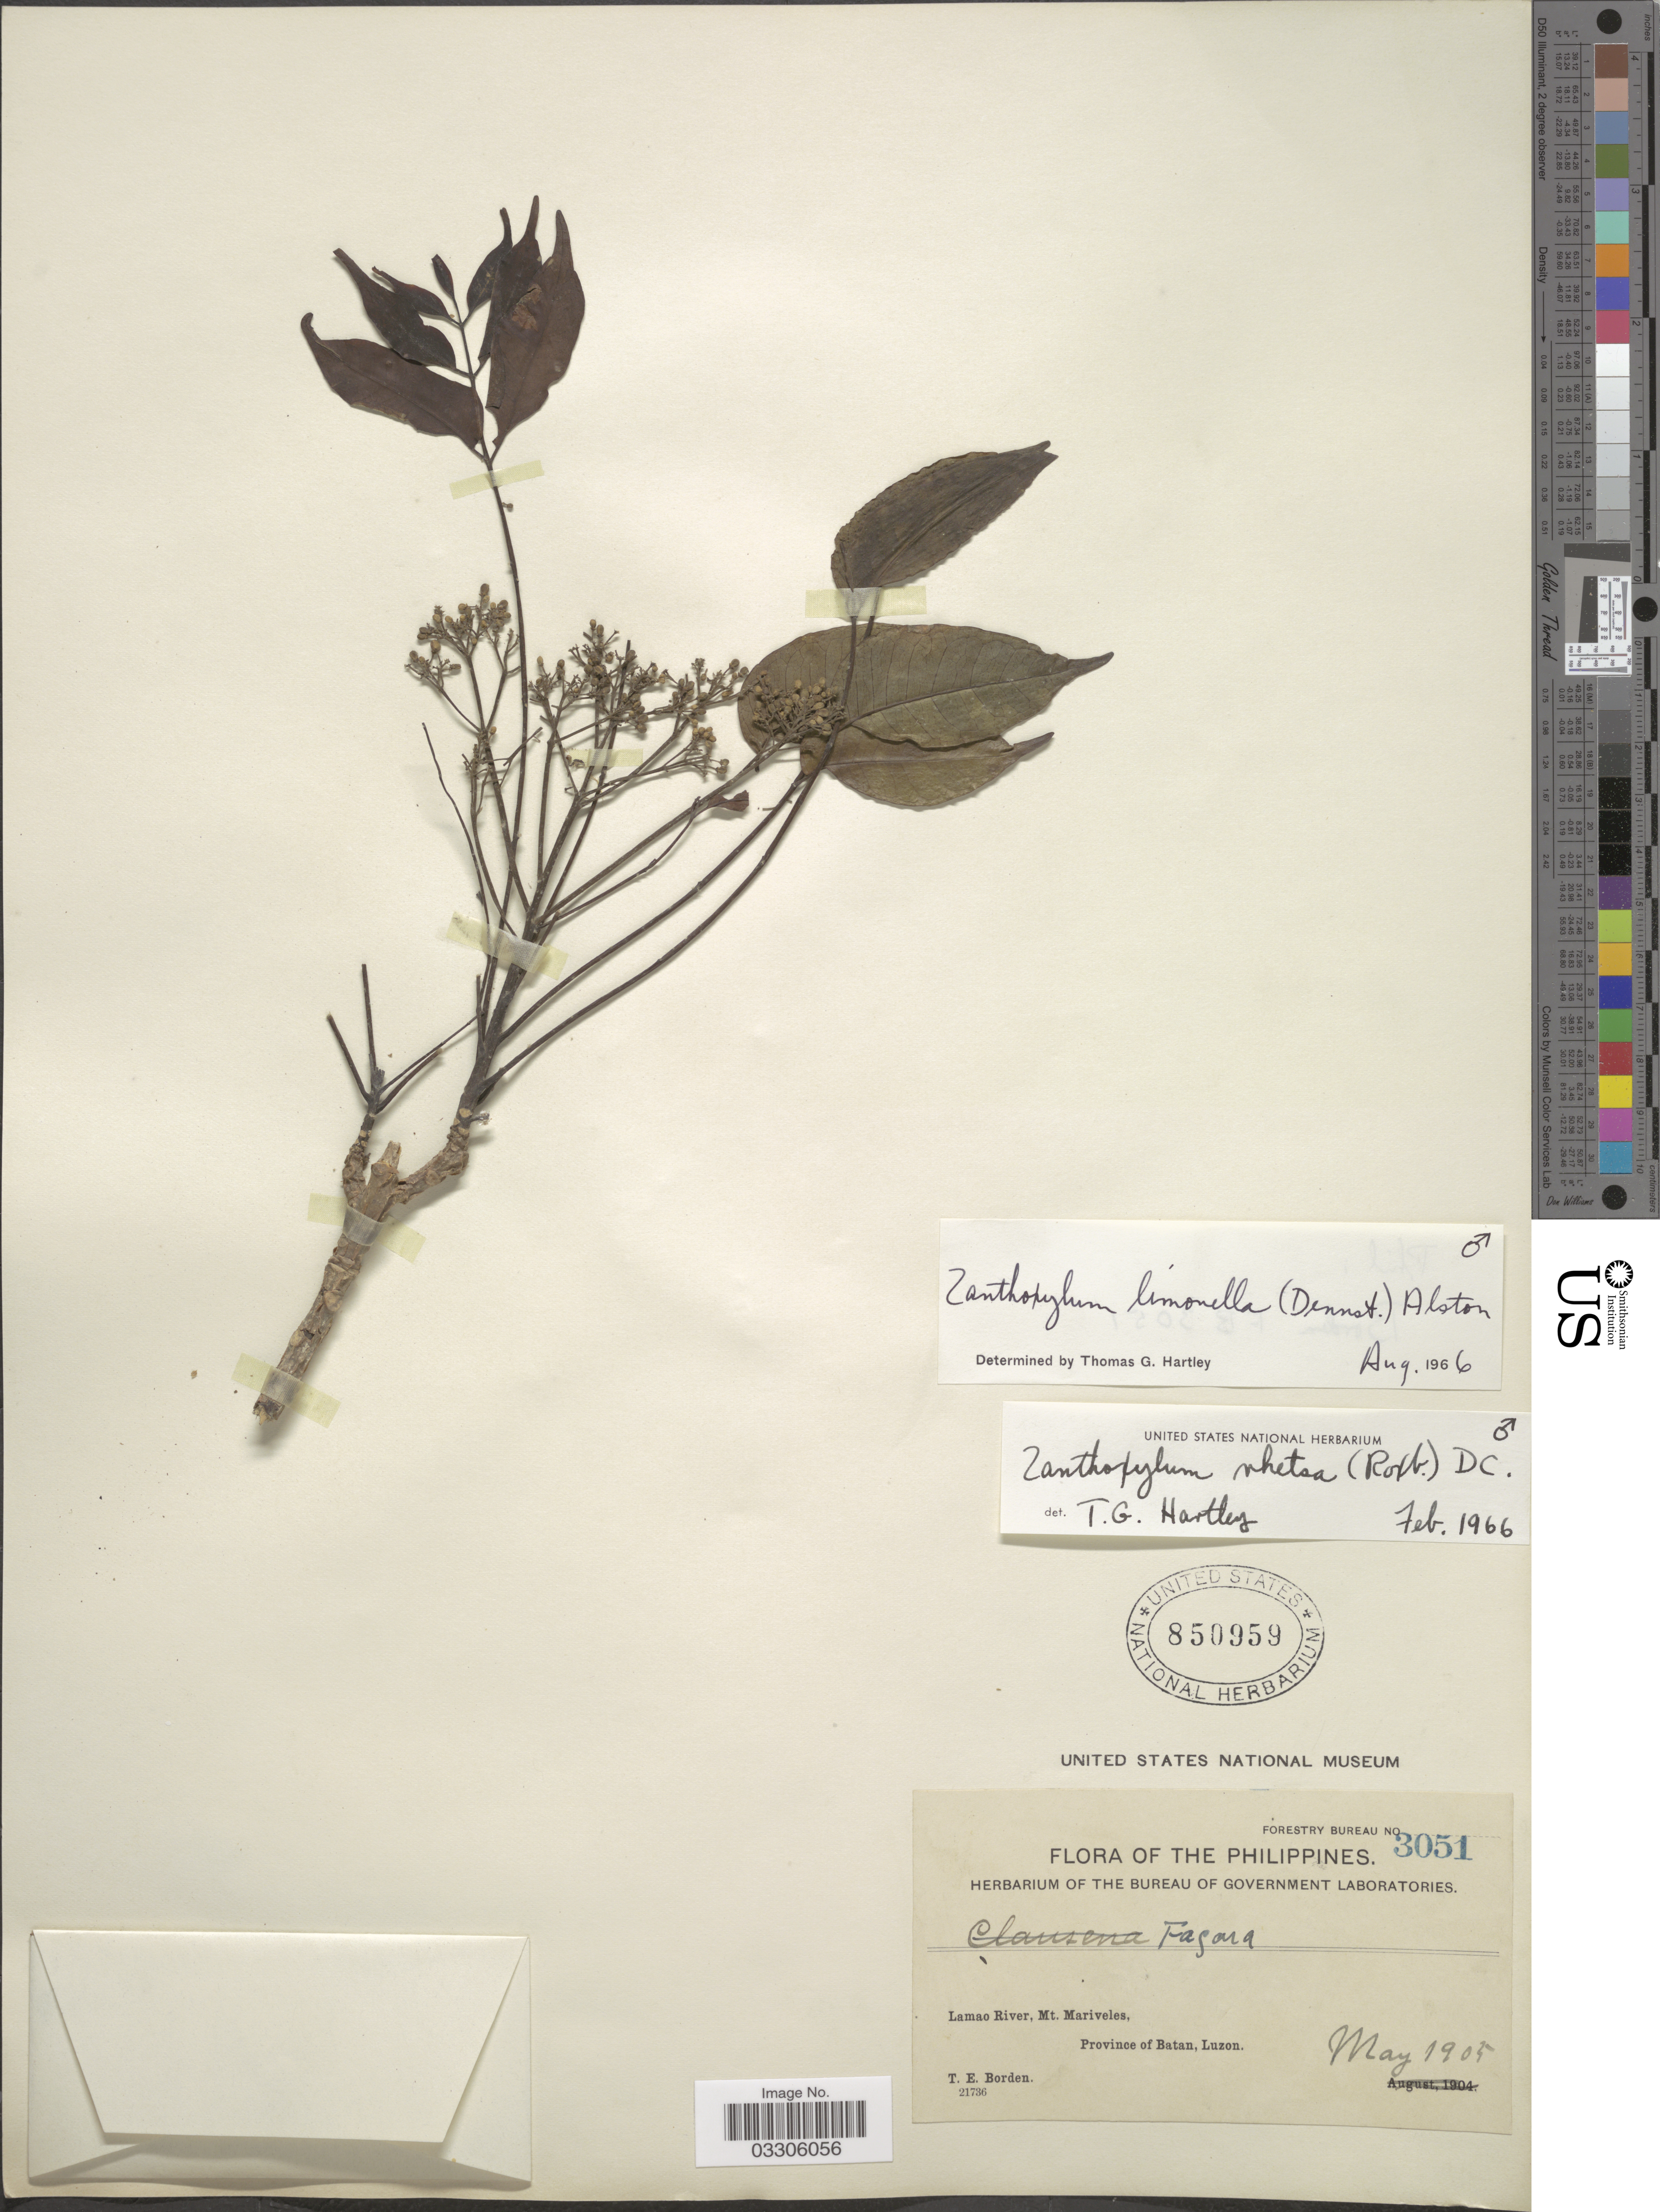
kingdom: Plantae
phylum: Tracheophyta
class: Magnoliopsida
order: Sapindales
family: Rutaceae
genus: Zanthoxylum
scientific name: Zanthoxylum limonella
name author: (Dennst.) Alston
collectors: T. E. Borden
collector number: Forestry Bureau 3051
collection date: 1905-05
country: Philippines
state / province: Cagayan Valley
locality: Lamao River, Mt. Mariveles, Province of Batan, Luzon.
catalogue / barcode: US 850959